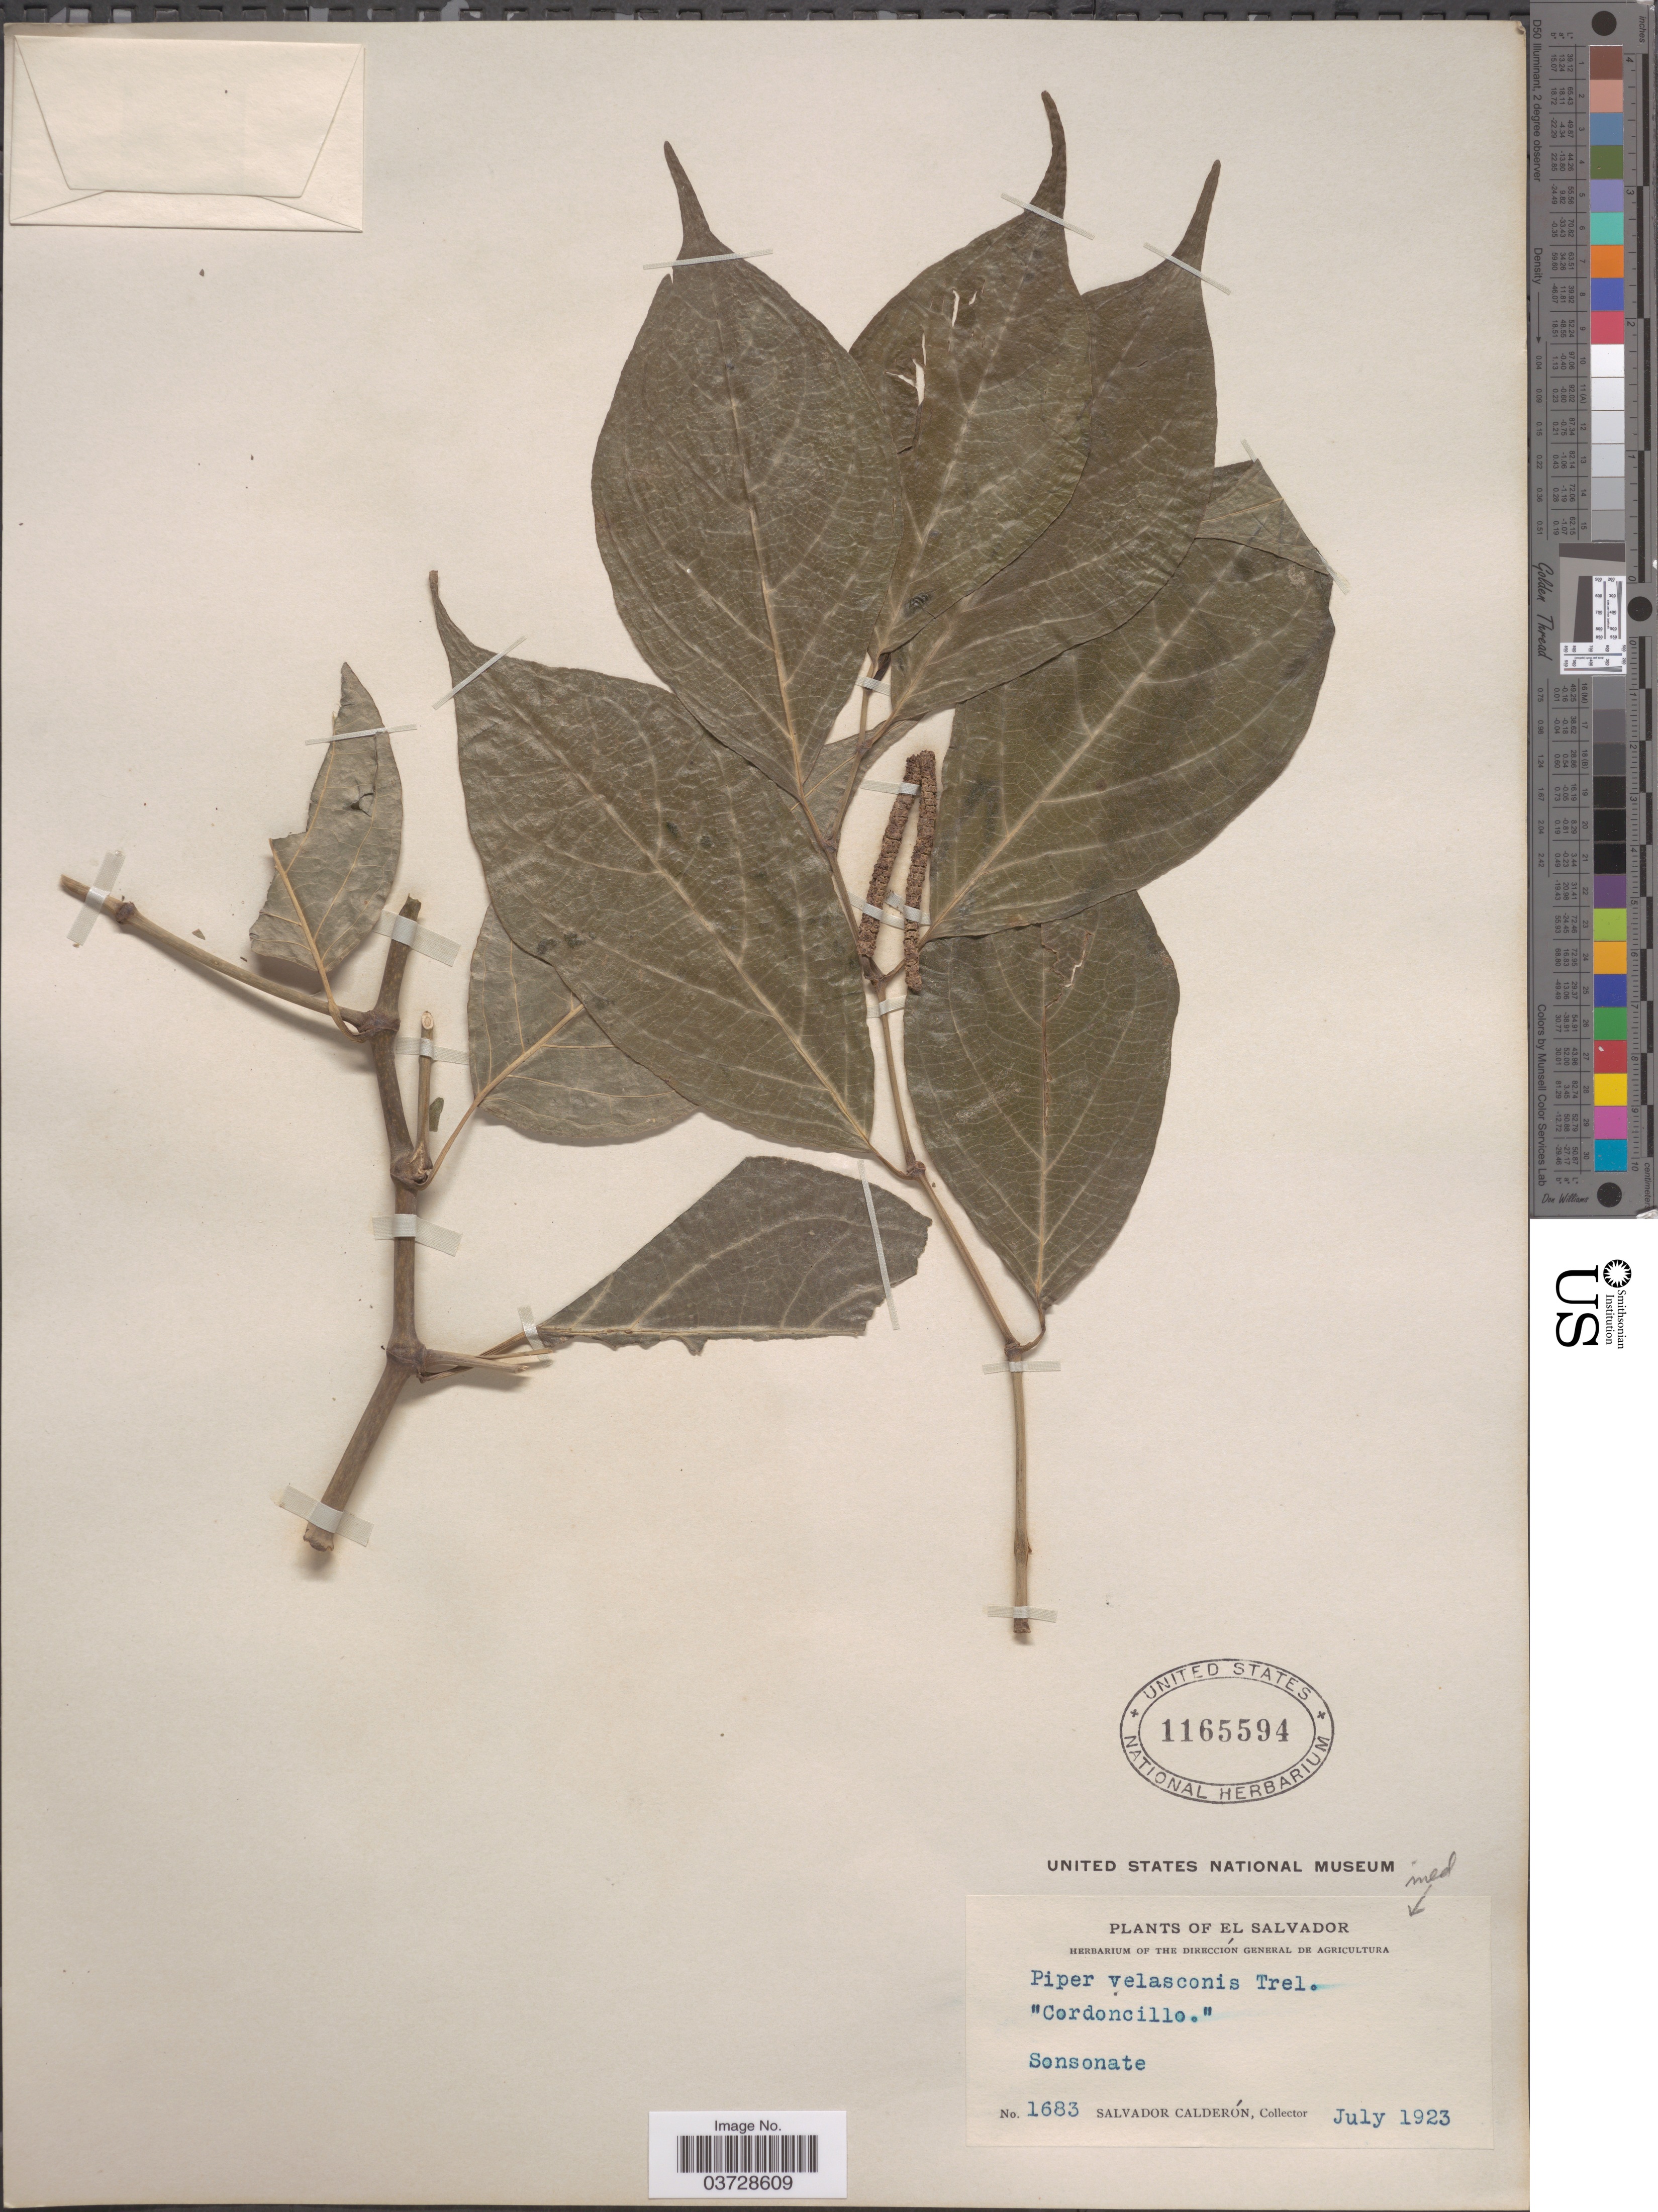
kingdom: Plantae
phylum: Tracheophyta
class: Magnoliopsida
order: Piperales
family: Piperaceae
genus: Piper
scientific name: Piper sp.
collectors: S. Calderón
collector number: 1683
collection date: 1923-07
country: El Salvador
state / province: Sonsonate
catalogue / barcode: US 1165594